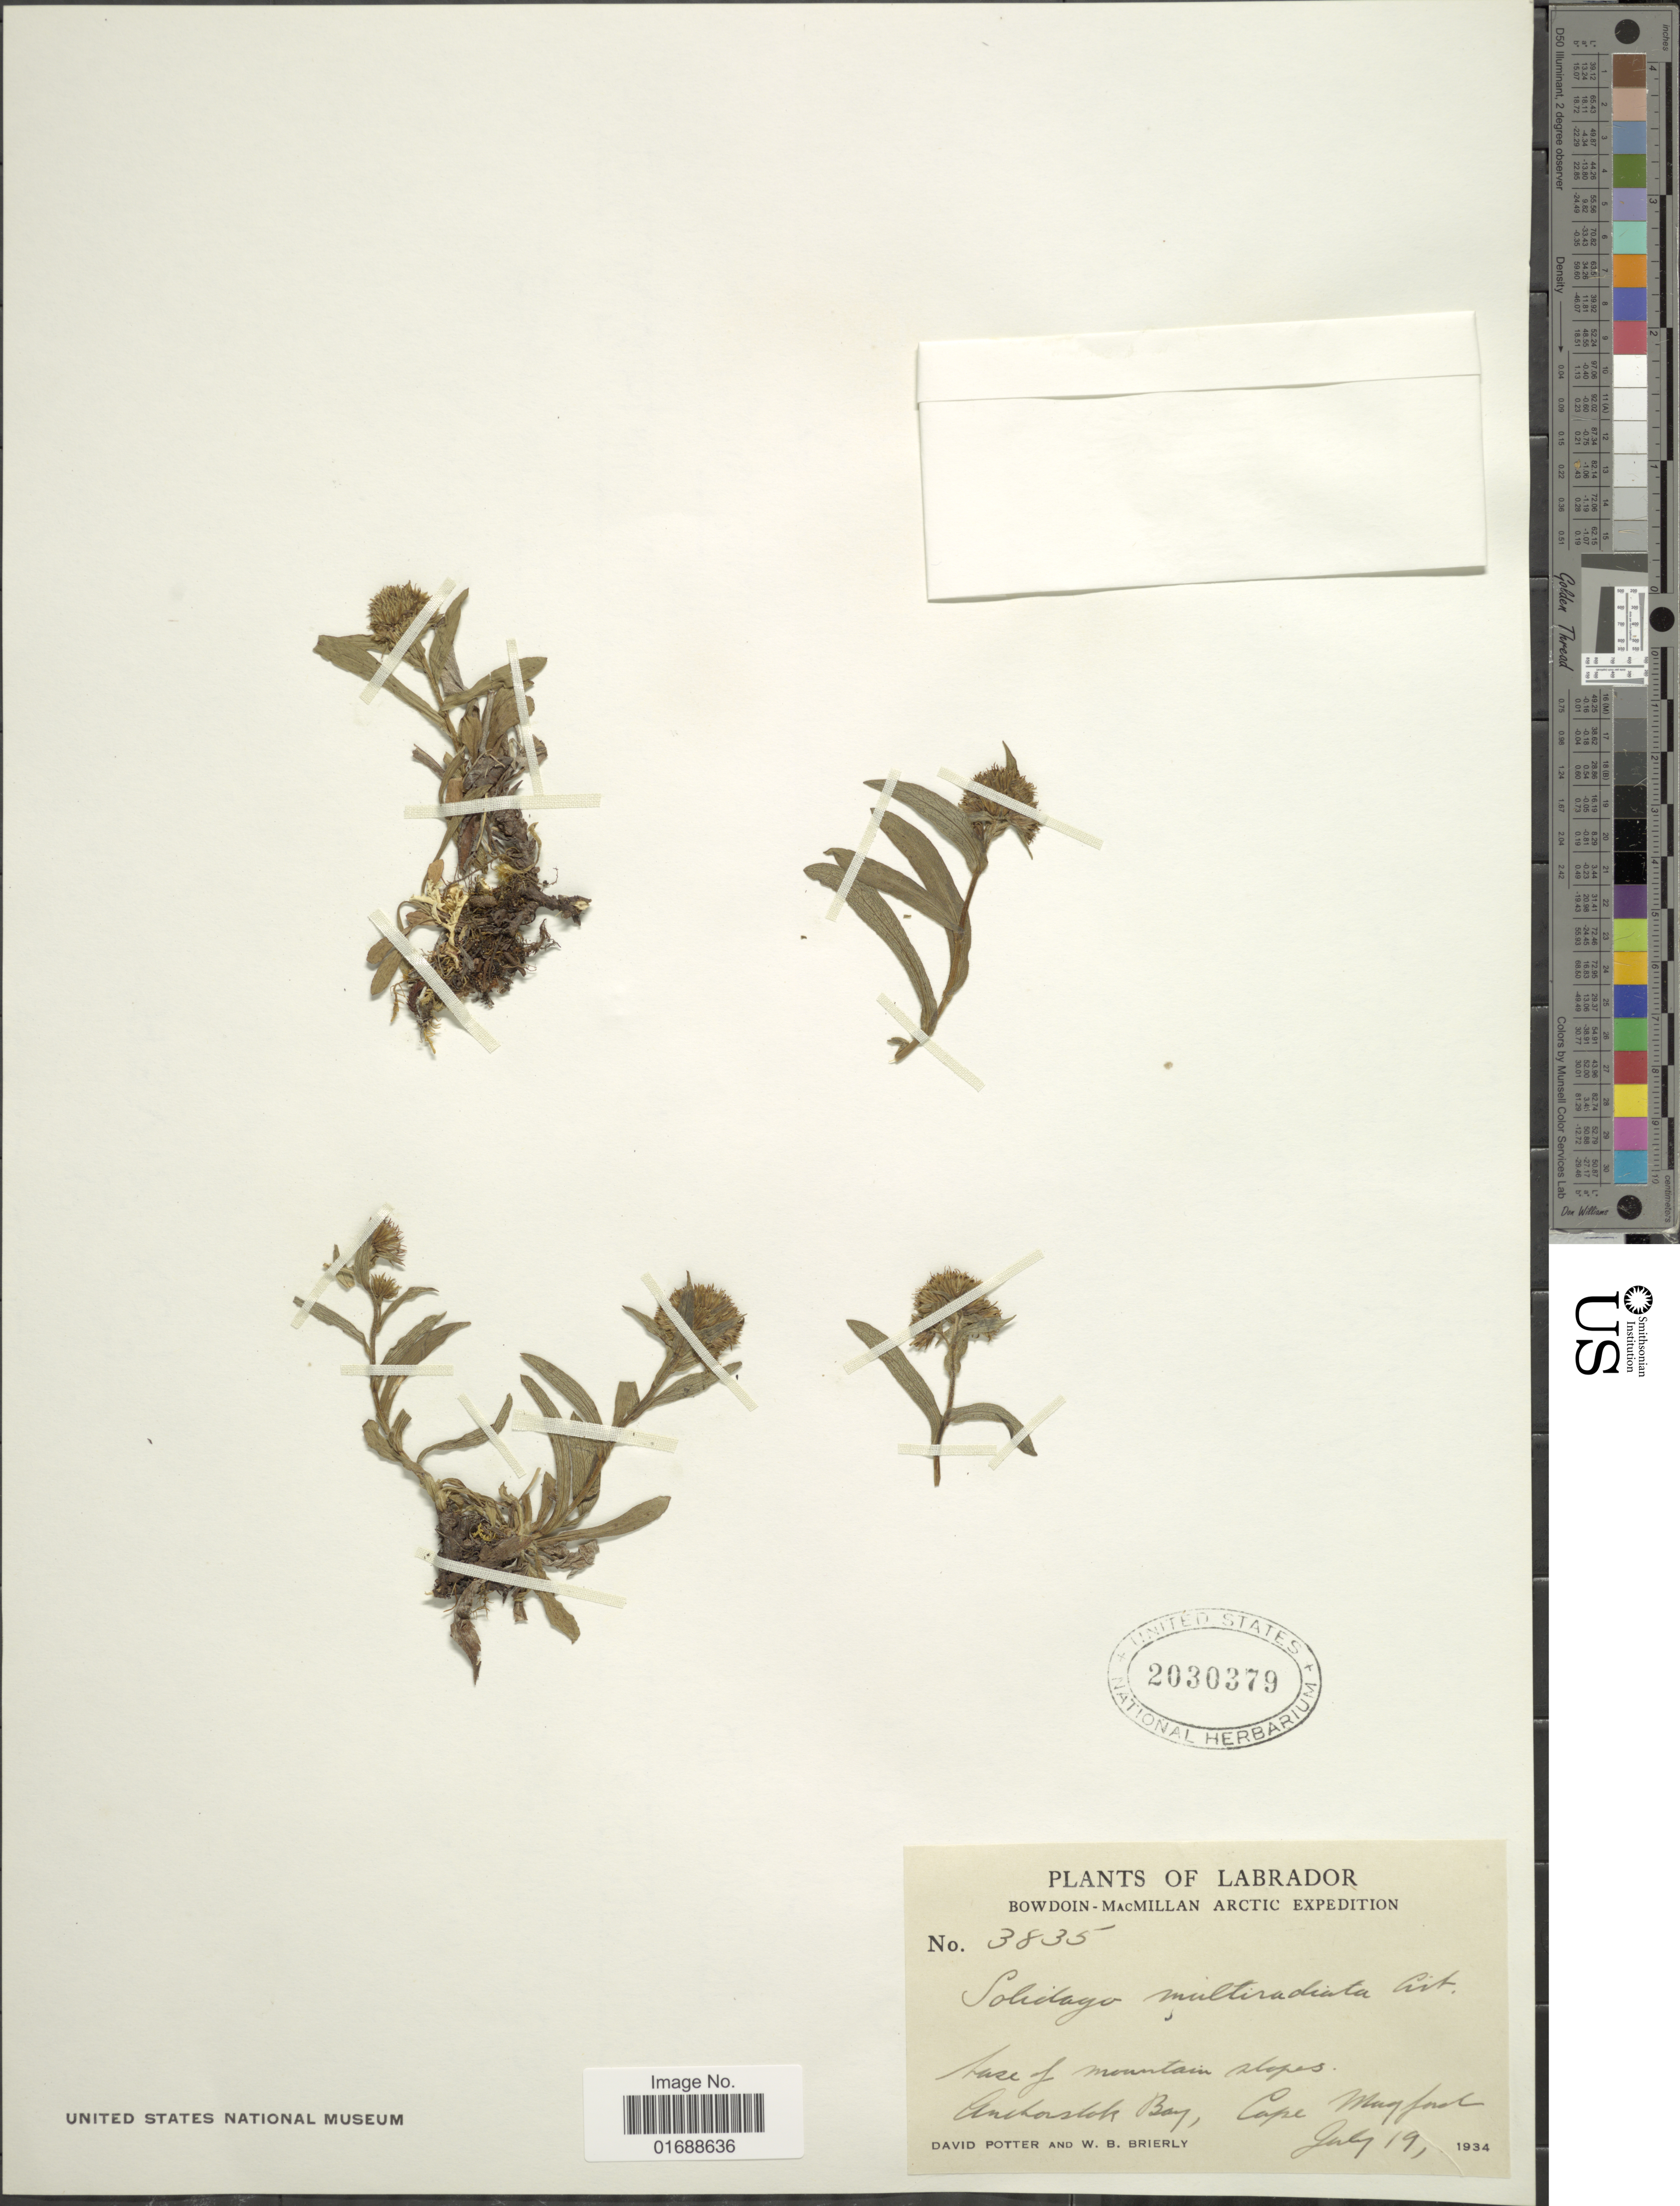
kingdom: Plantae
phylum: Tracheophyta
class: Magnoliopsida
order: Asterales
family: Asteraceae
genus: Solidago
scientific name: Solidago multiradiata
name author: Aiton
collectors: D. Potter & W. Brierly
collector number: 3835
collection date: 1934-07-19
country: Canada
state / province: Newfoundland and Labrador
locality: Labrador, base of mountain slopes. Anchorstok Bay, Cape Mugford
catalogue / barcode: US 2030379